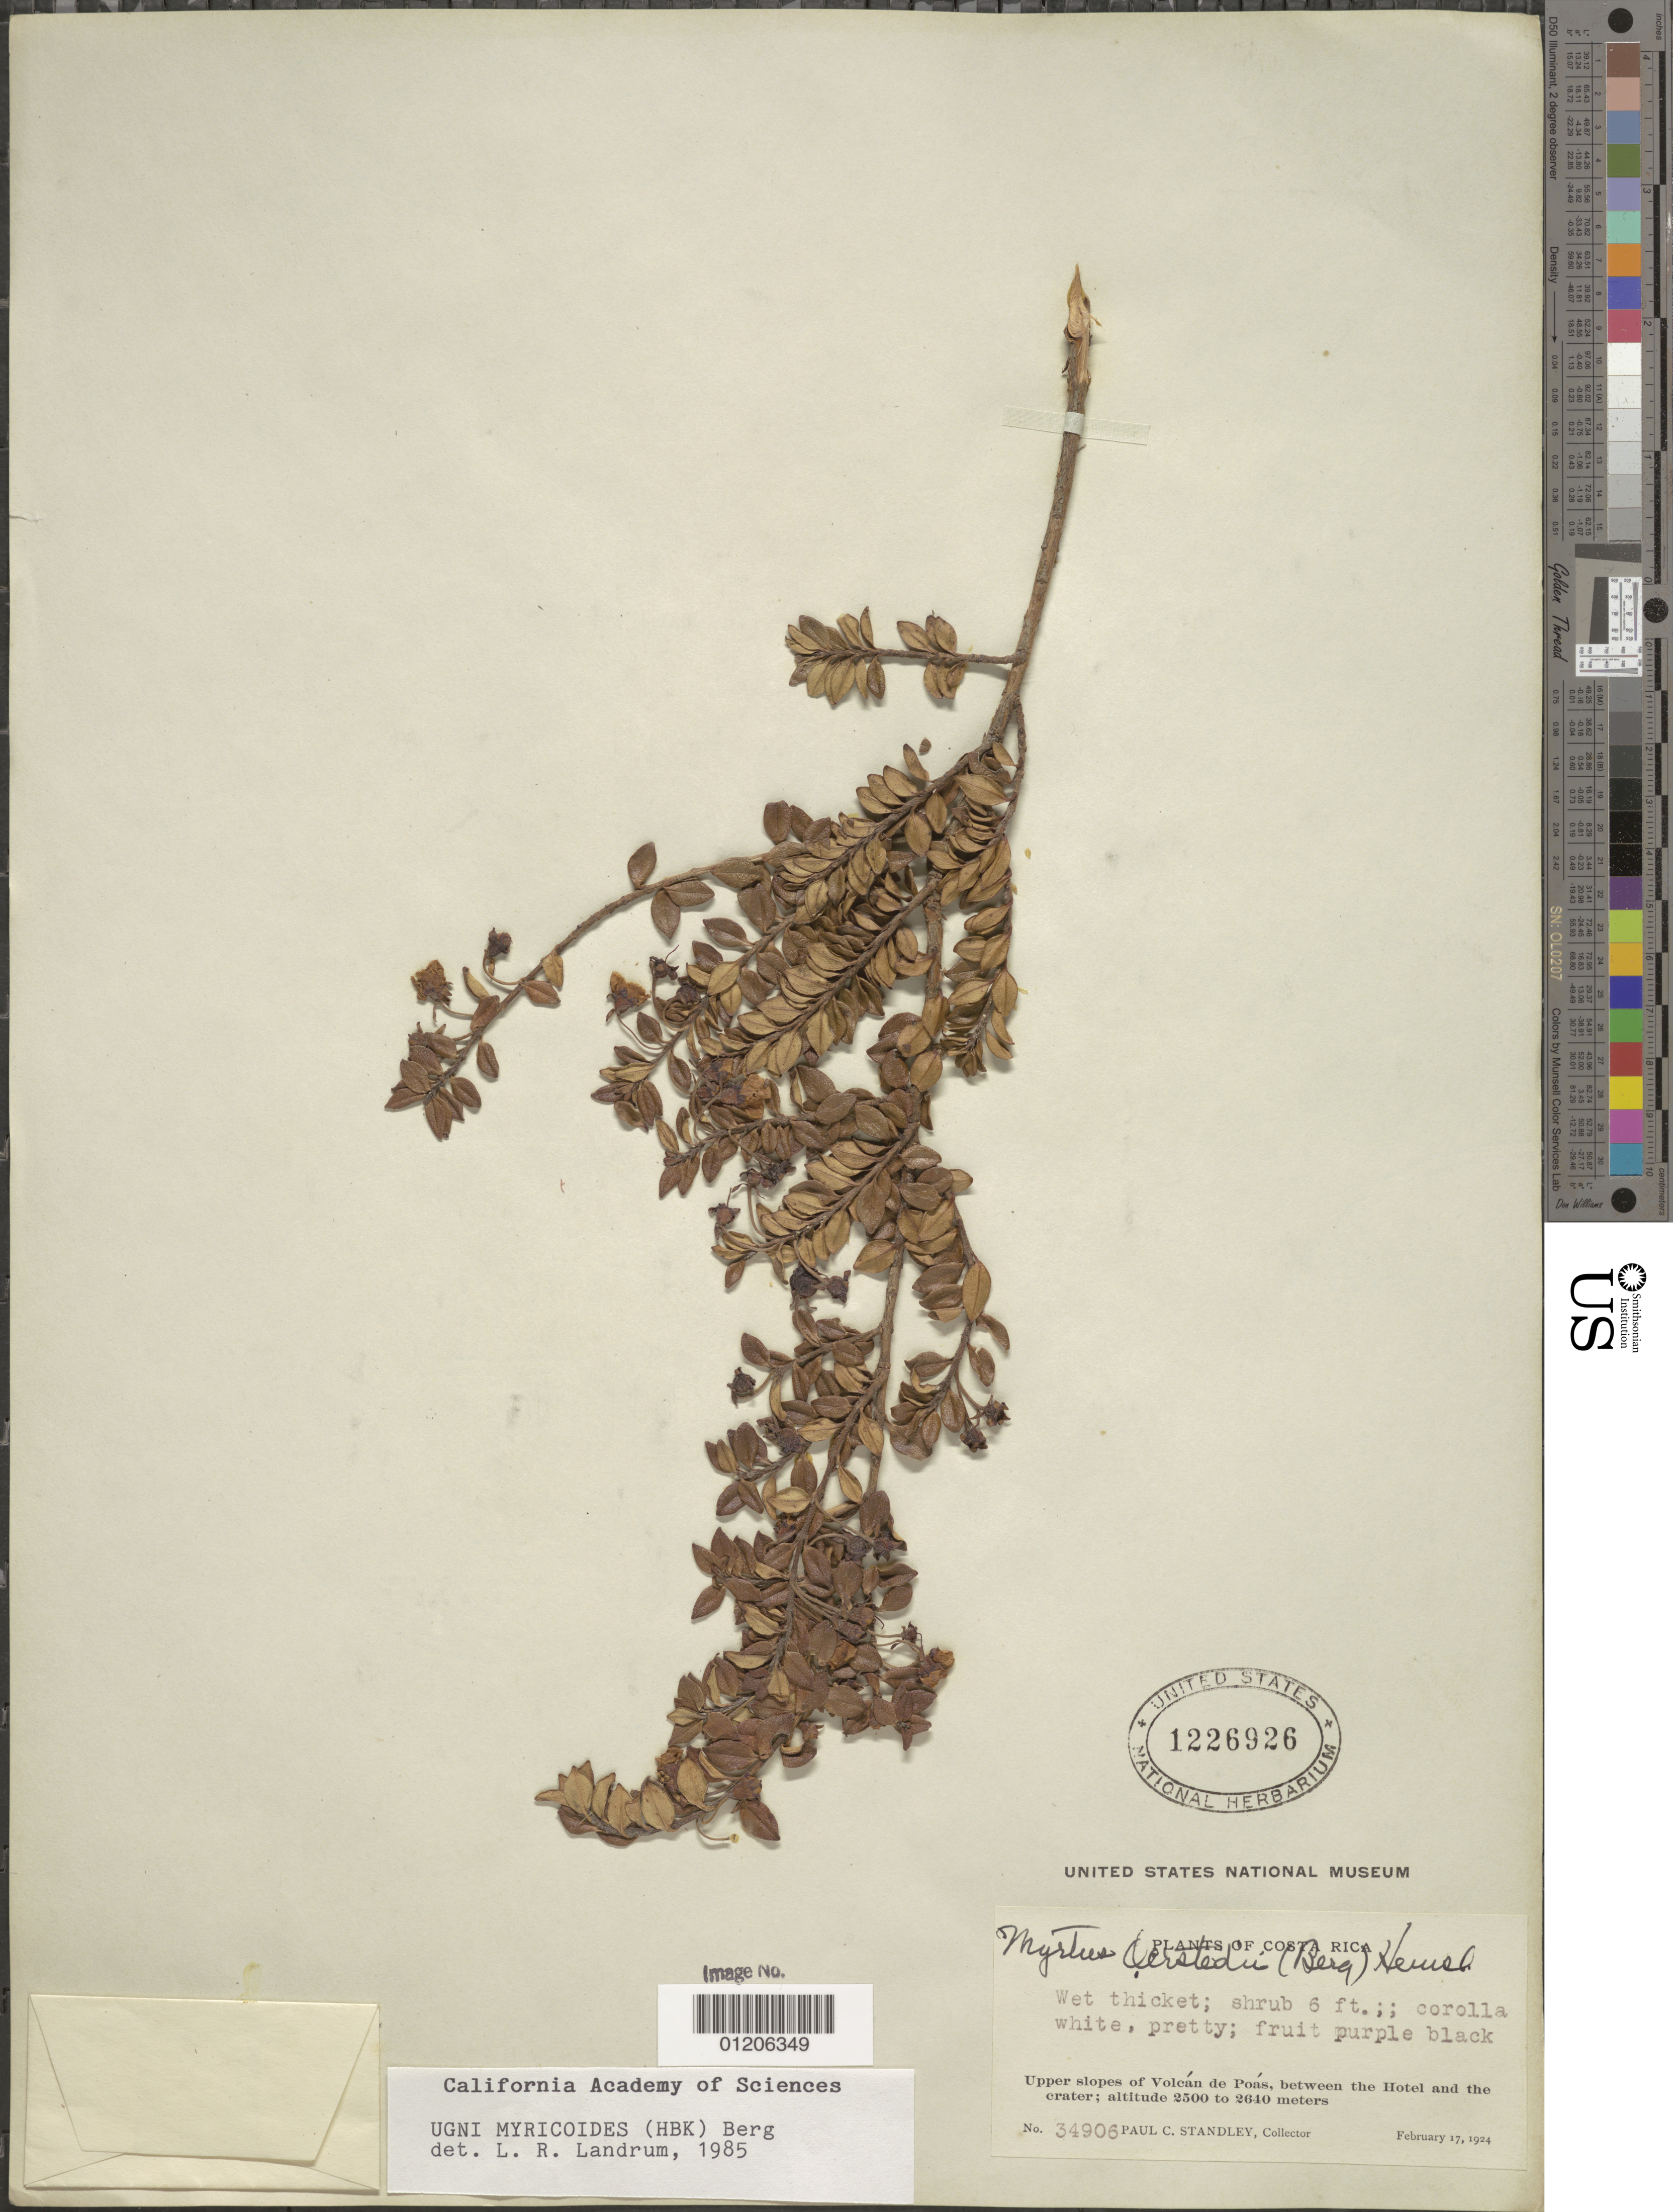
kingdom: Plantae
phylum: Tracheophyta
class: Magnoliopsida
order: Myrtales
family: Myrtaceae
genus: Ugni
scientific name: Ugni myricoides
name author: (Kunth) O. Berg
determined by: Landrum, L. R.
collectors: P. C. Standley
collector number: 34906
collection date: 1924-02-17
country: Costa Rica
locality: Upper slopes of Volcan de Poas, between the Hotel and the crater.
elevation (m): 2500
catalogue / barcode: US 1226926